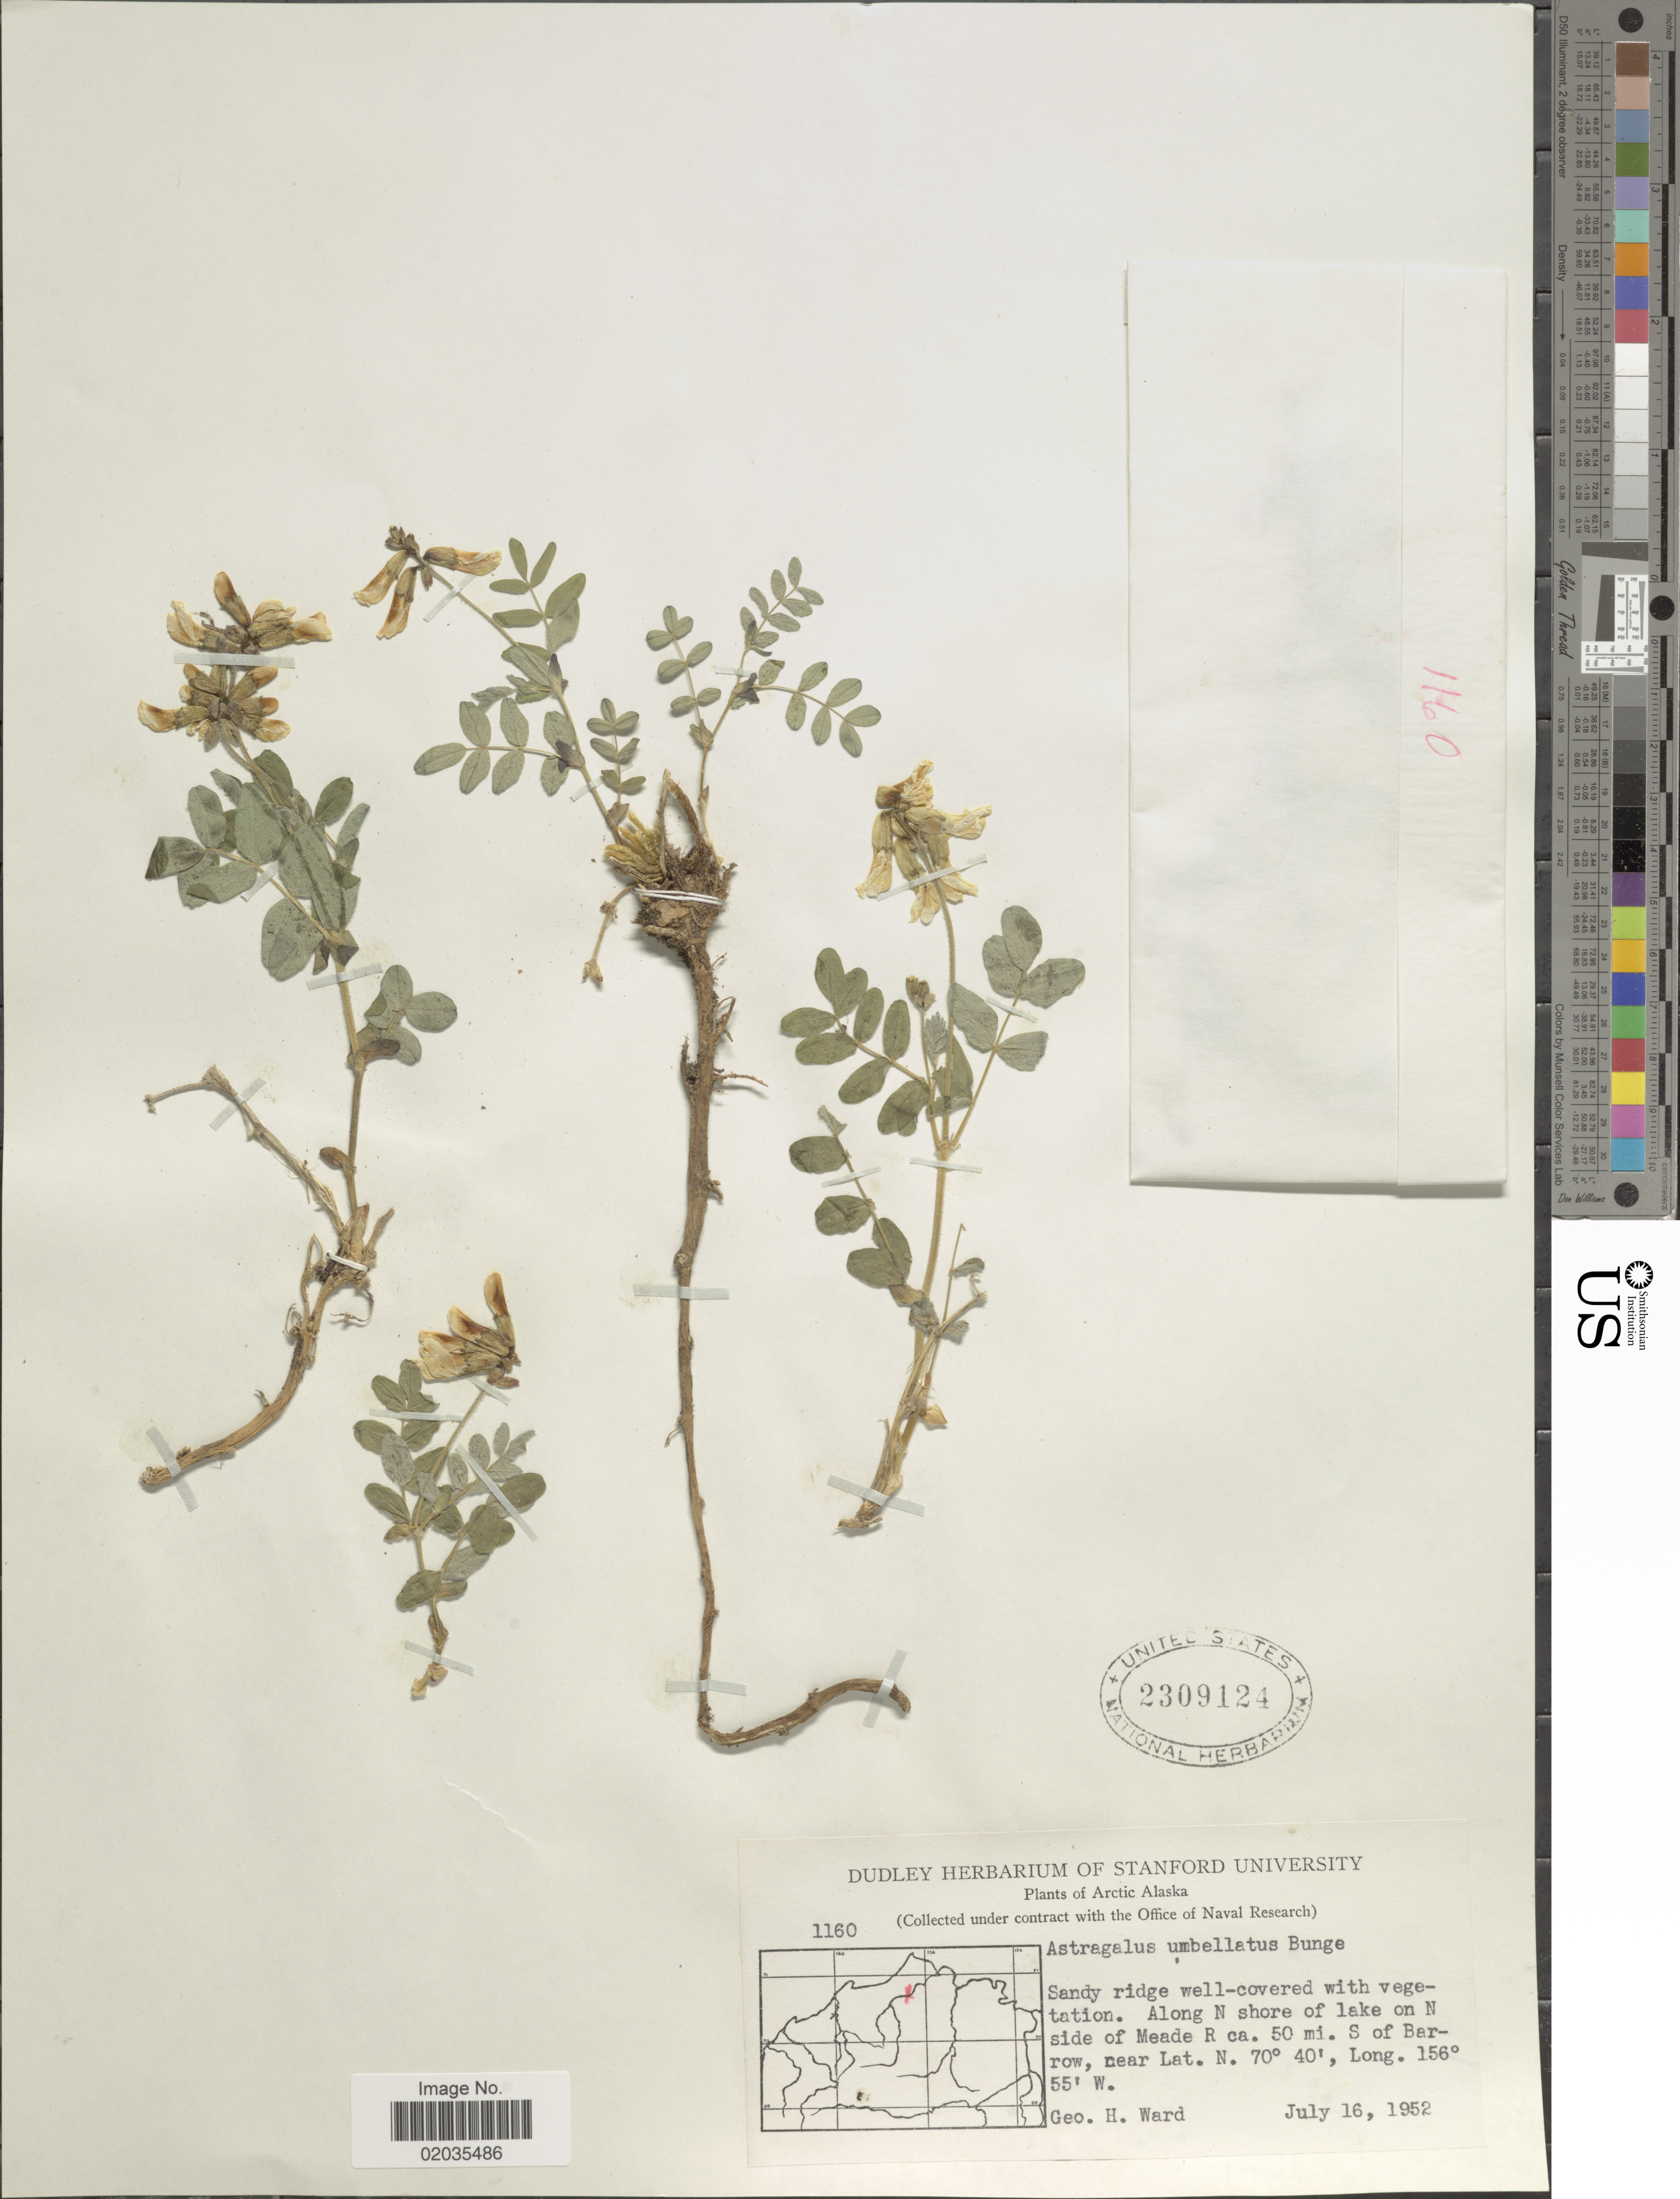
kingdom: Plantae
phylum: Tracheophyta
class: Magnoliopsida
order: Fabales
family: Fabaceae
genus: Astragalus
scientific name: Astragalus umbellatus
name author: Bunge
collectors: G. H. Ward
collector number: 1160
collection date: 1952-07-16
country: United States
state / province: Alaska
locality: Arctic Alaska. Along N shore of lake on N side of Meade R ca. 50 mi. S of Barrow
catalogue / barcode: US 2309124